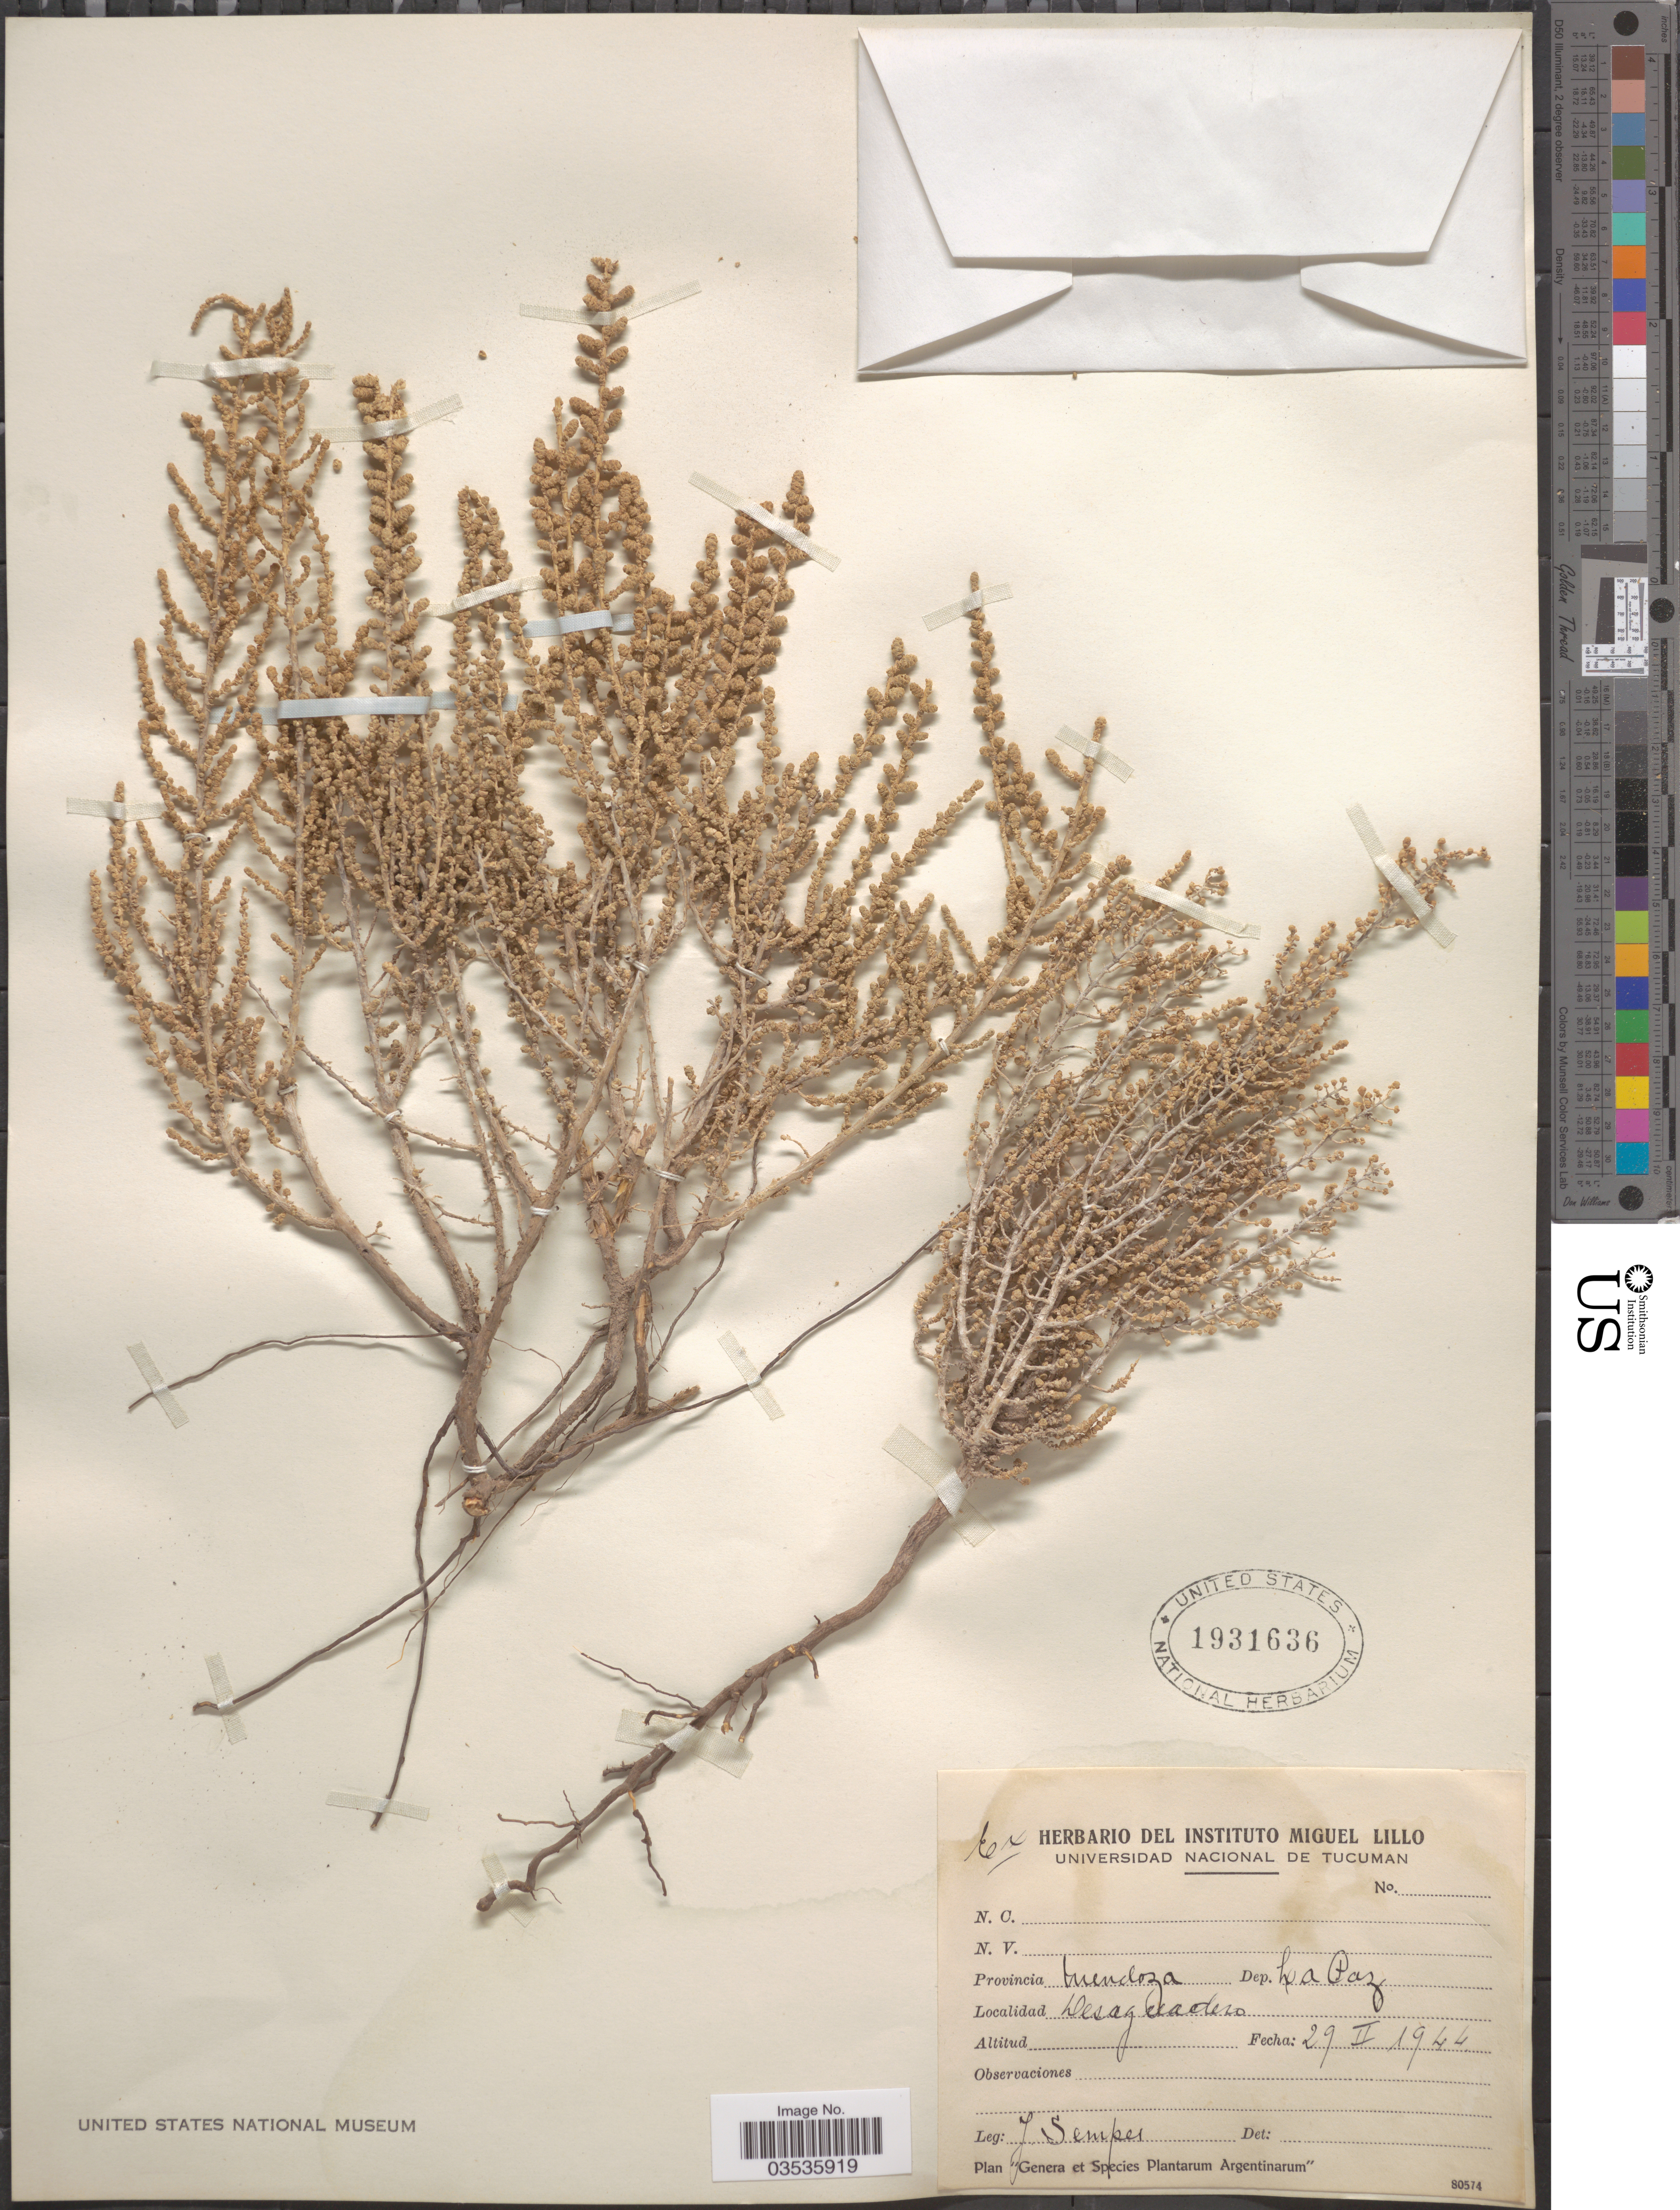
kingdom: Plantae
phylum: Tracheophyta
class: Magnoliopsida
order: Caryophyllales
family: Amaranthaceae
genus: Heterostachys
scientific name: Heterostachys sp.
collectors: J. Semper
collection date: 1944-02-29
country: Argentina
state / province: Mendoza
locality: Dep. La Paz. Desaguadero.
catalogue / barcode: US 1931636